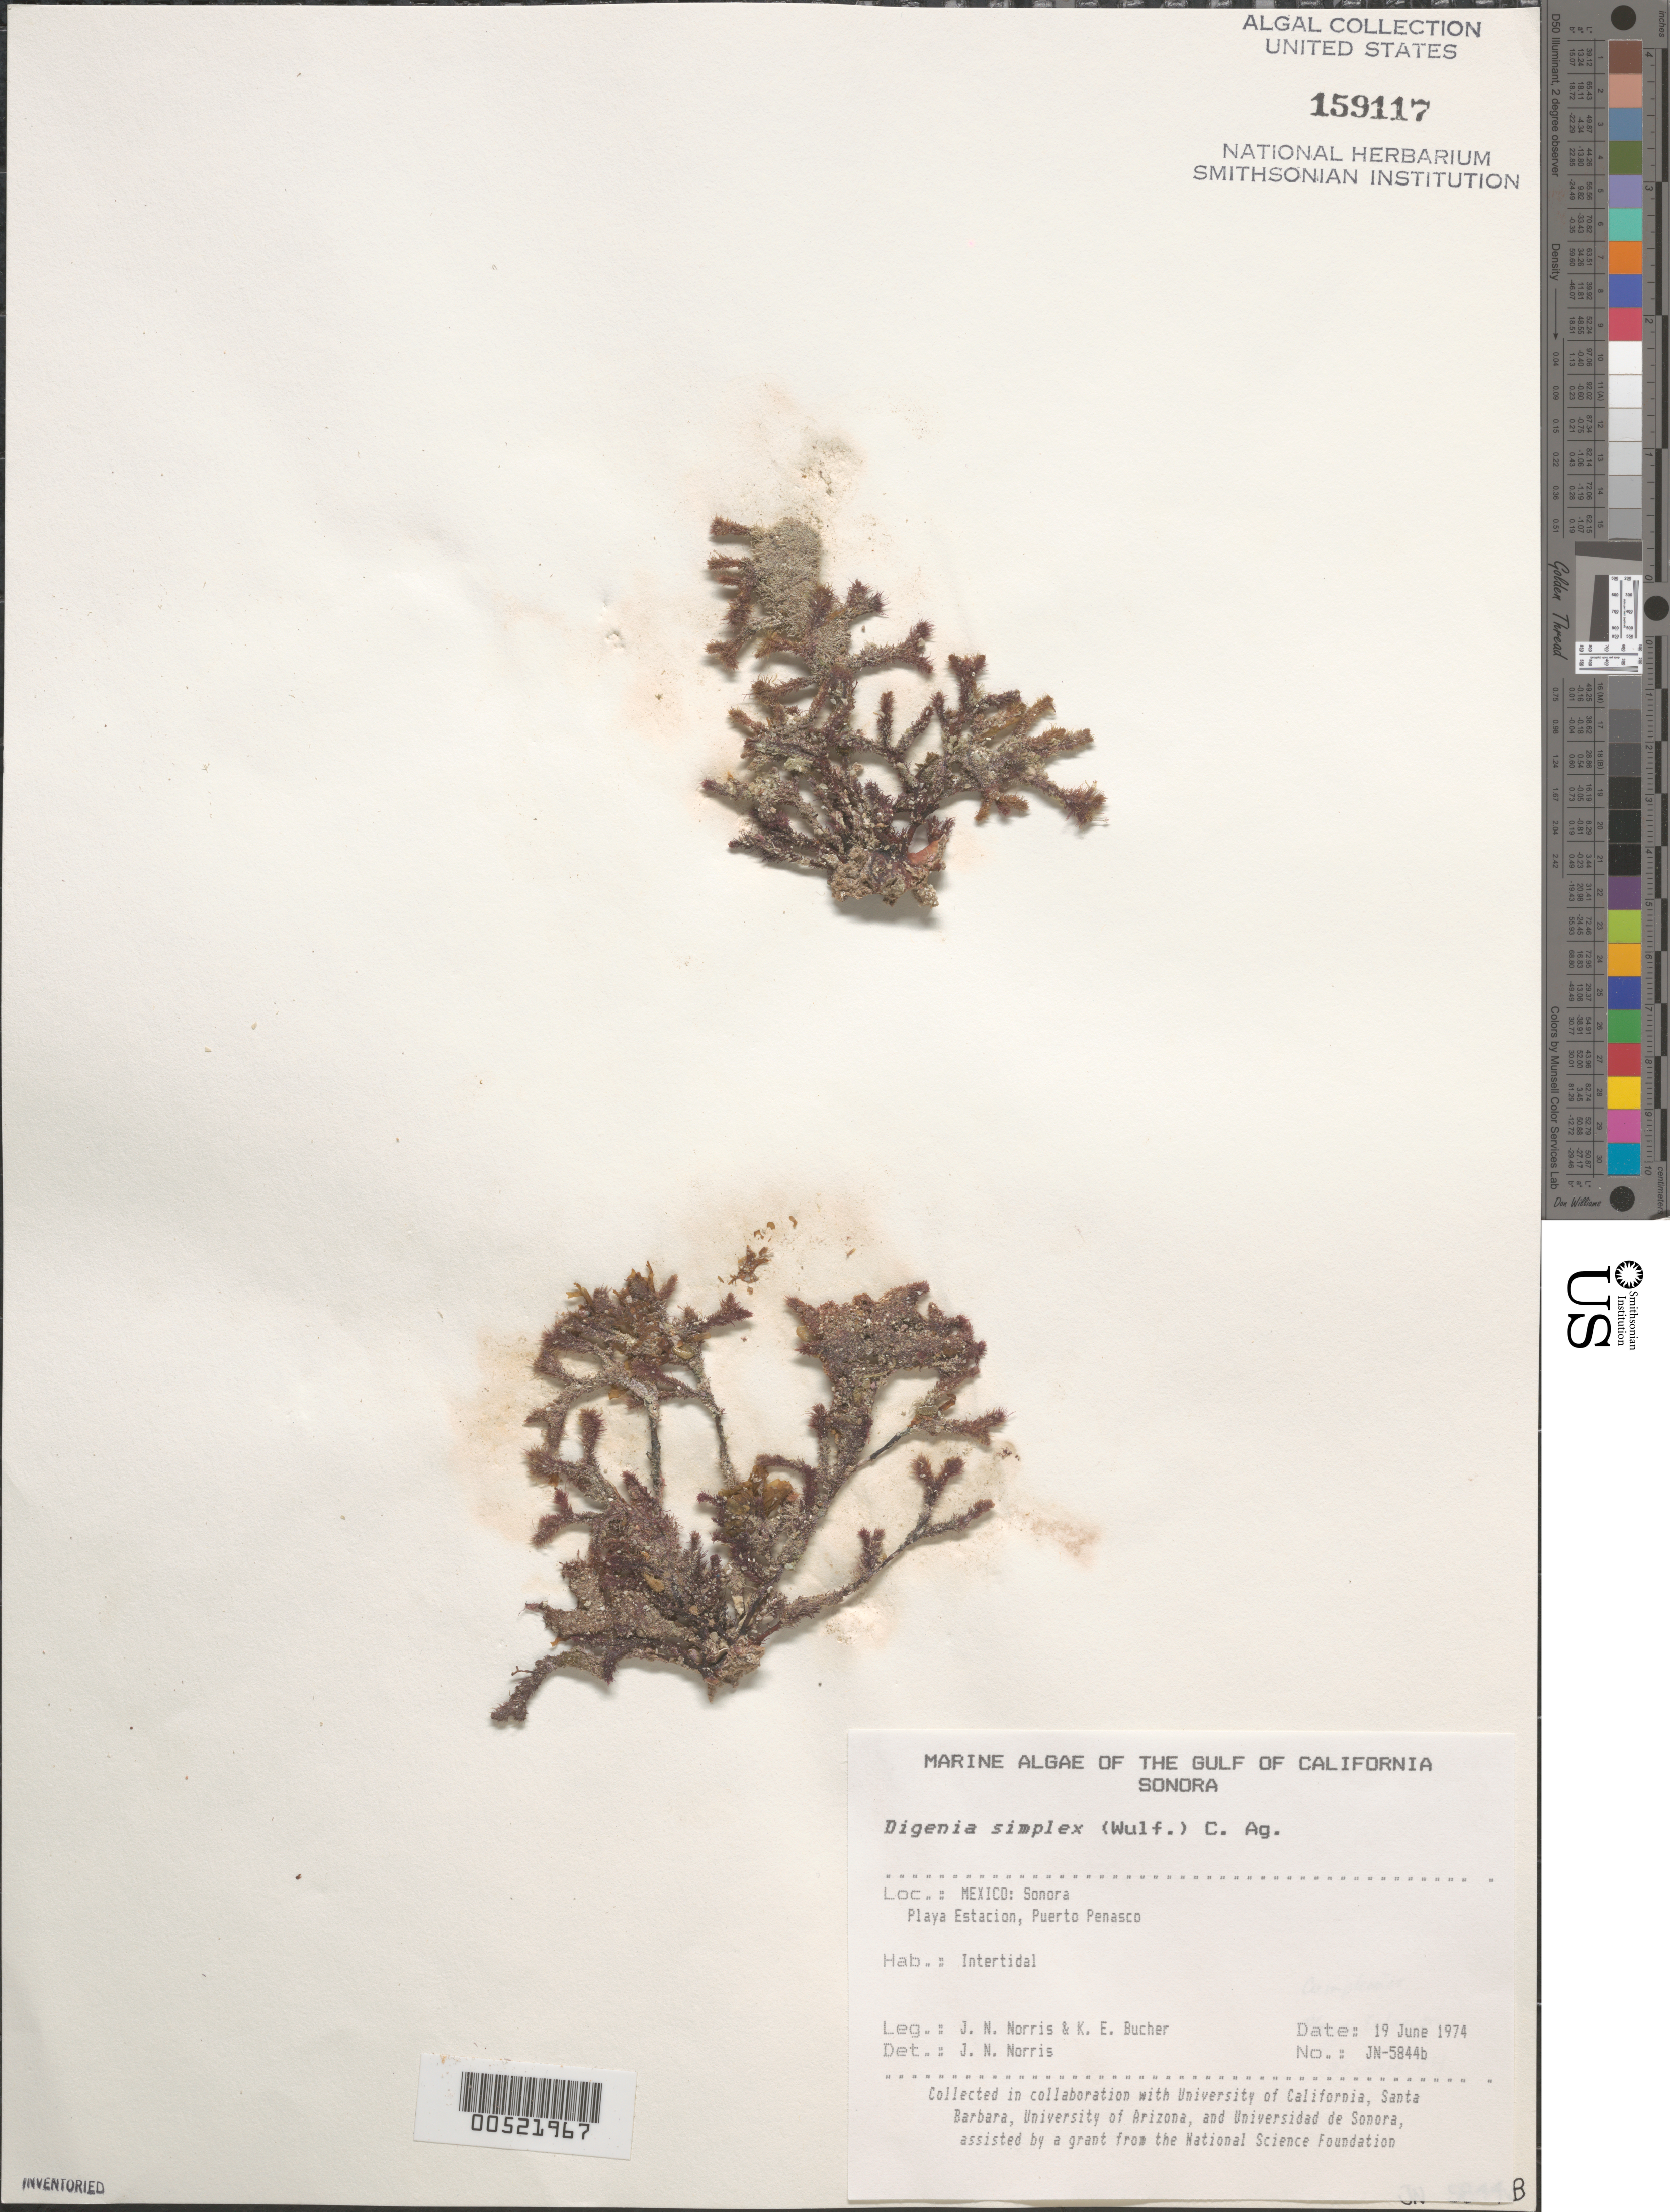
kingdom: Plantae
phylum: Rhodophyta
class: Florideophyceae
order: Ceramiales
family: Rhodomelaceae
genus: Digenea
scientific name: Digenea simplex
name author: (Wulfen) C. Agardh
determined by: Norris, James N.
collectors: J. N. Norris & K. E. Bucher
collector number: JN-5844b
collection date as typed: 19 Jun 1974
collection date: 1974-06-19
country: Mexico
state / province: Sonora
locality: Playa Estacion, Puerto Penasco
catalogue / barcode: US 159117